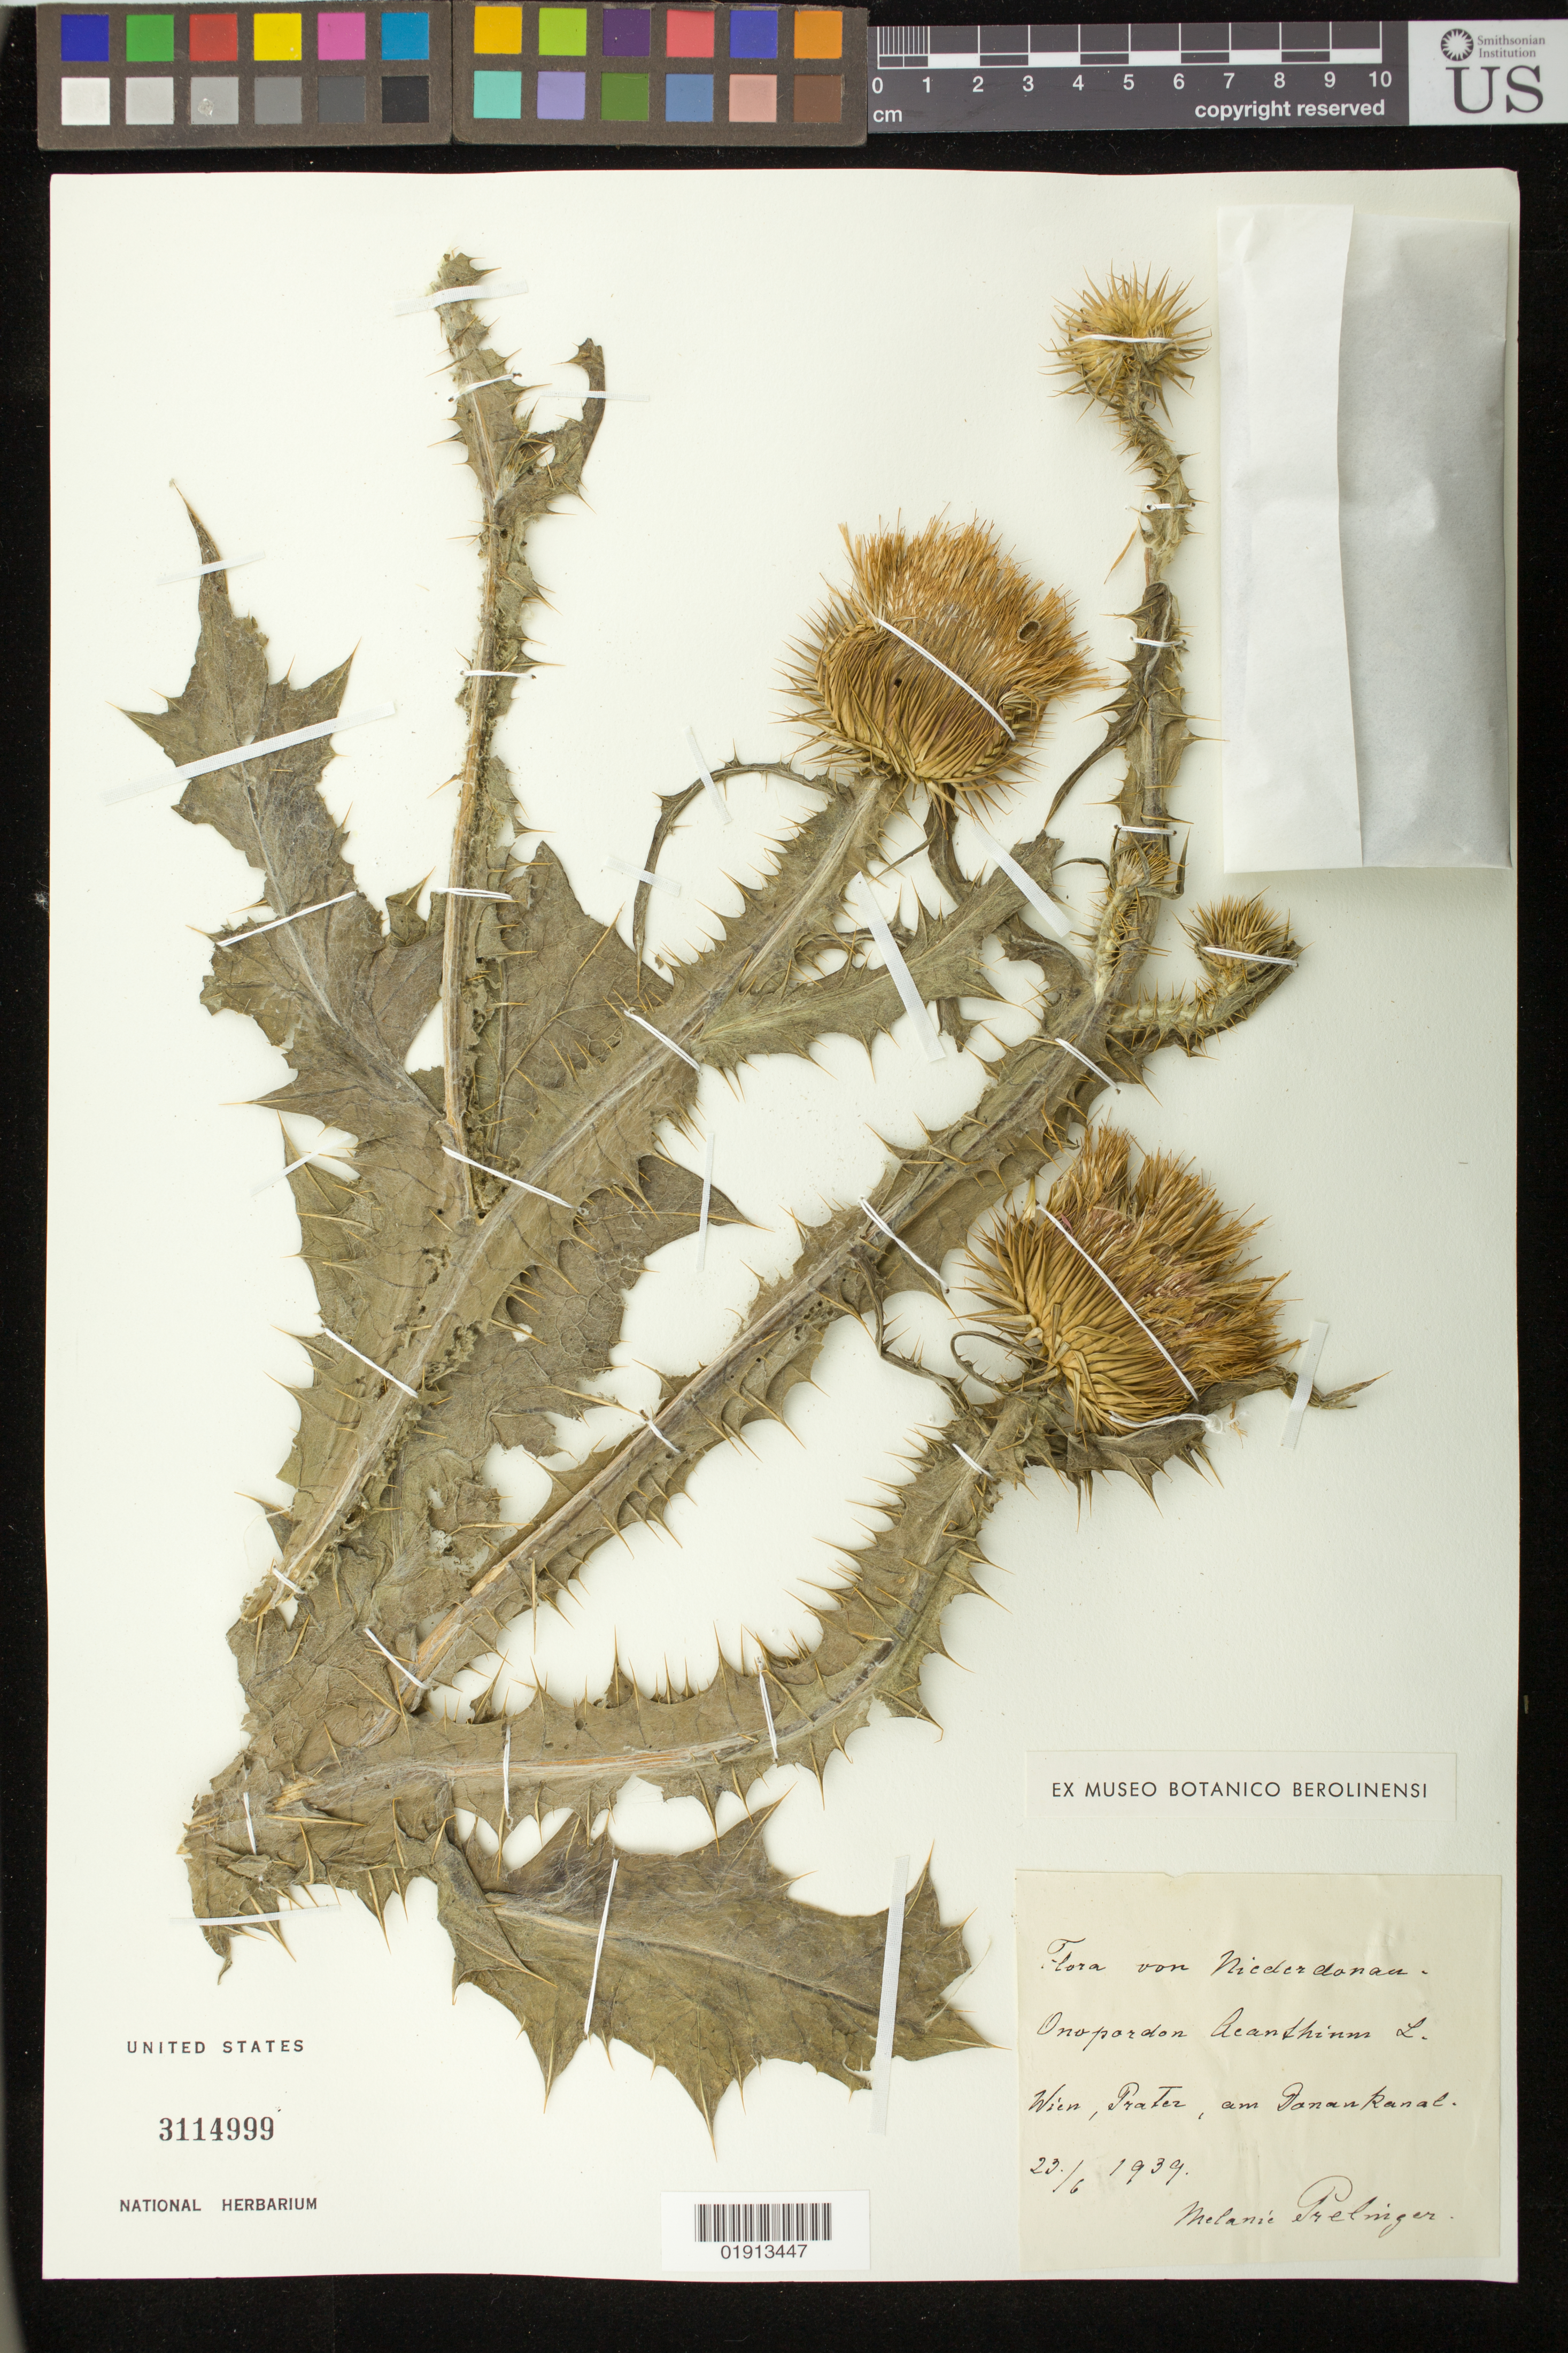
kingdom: Plantae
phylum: Tracheophyta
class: Magnoliopsida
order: Asterales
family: Asteraceae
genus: Onopordum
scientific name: Onopordum acanthium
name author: L.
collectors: M. Prelinger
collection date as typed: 23/6 1939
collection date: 1939-06-23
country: Austria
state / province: Wien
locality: Niederdonau, Wien, Prater, am Donaukanal.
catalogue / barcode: US 3114999